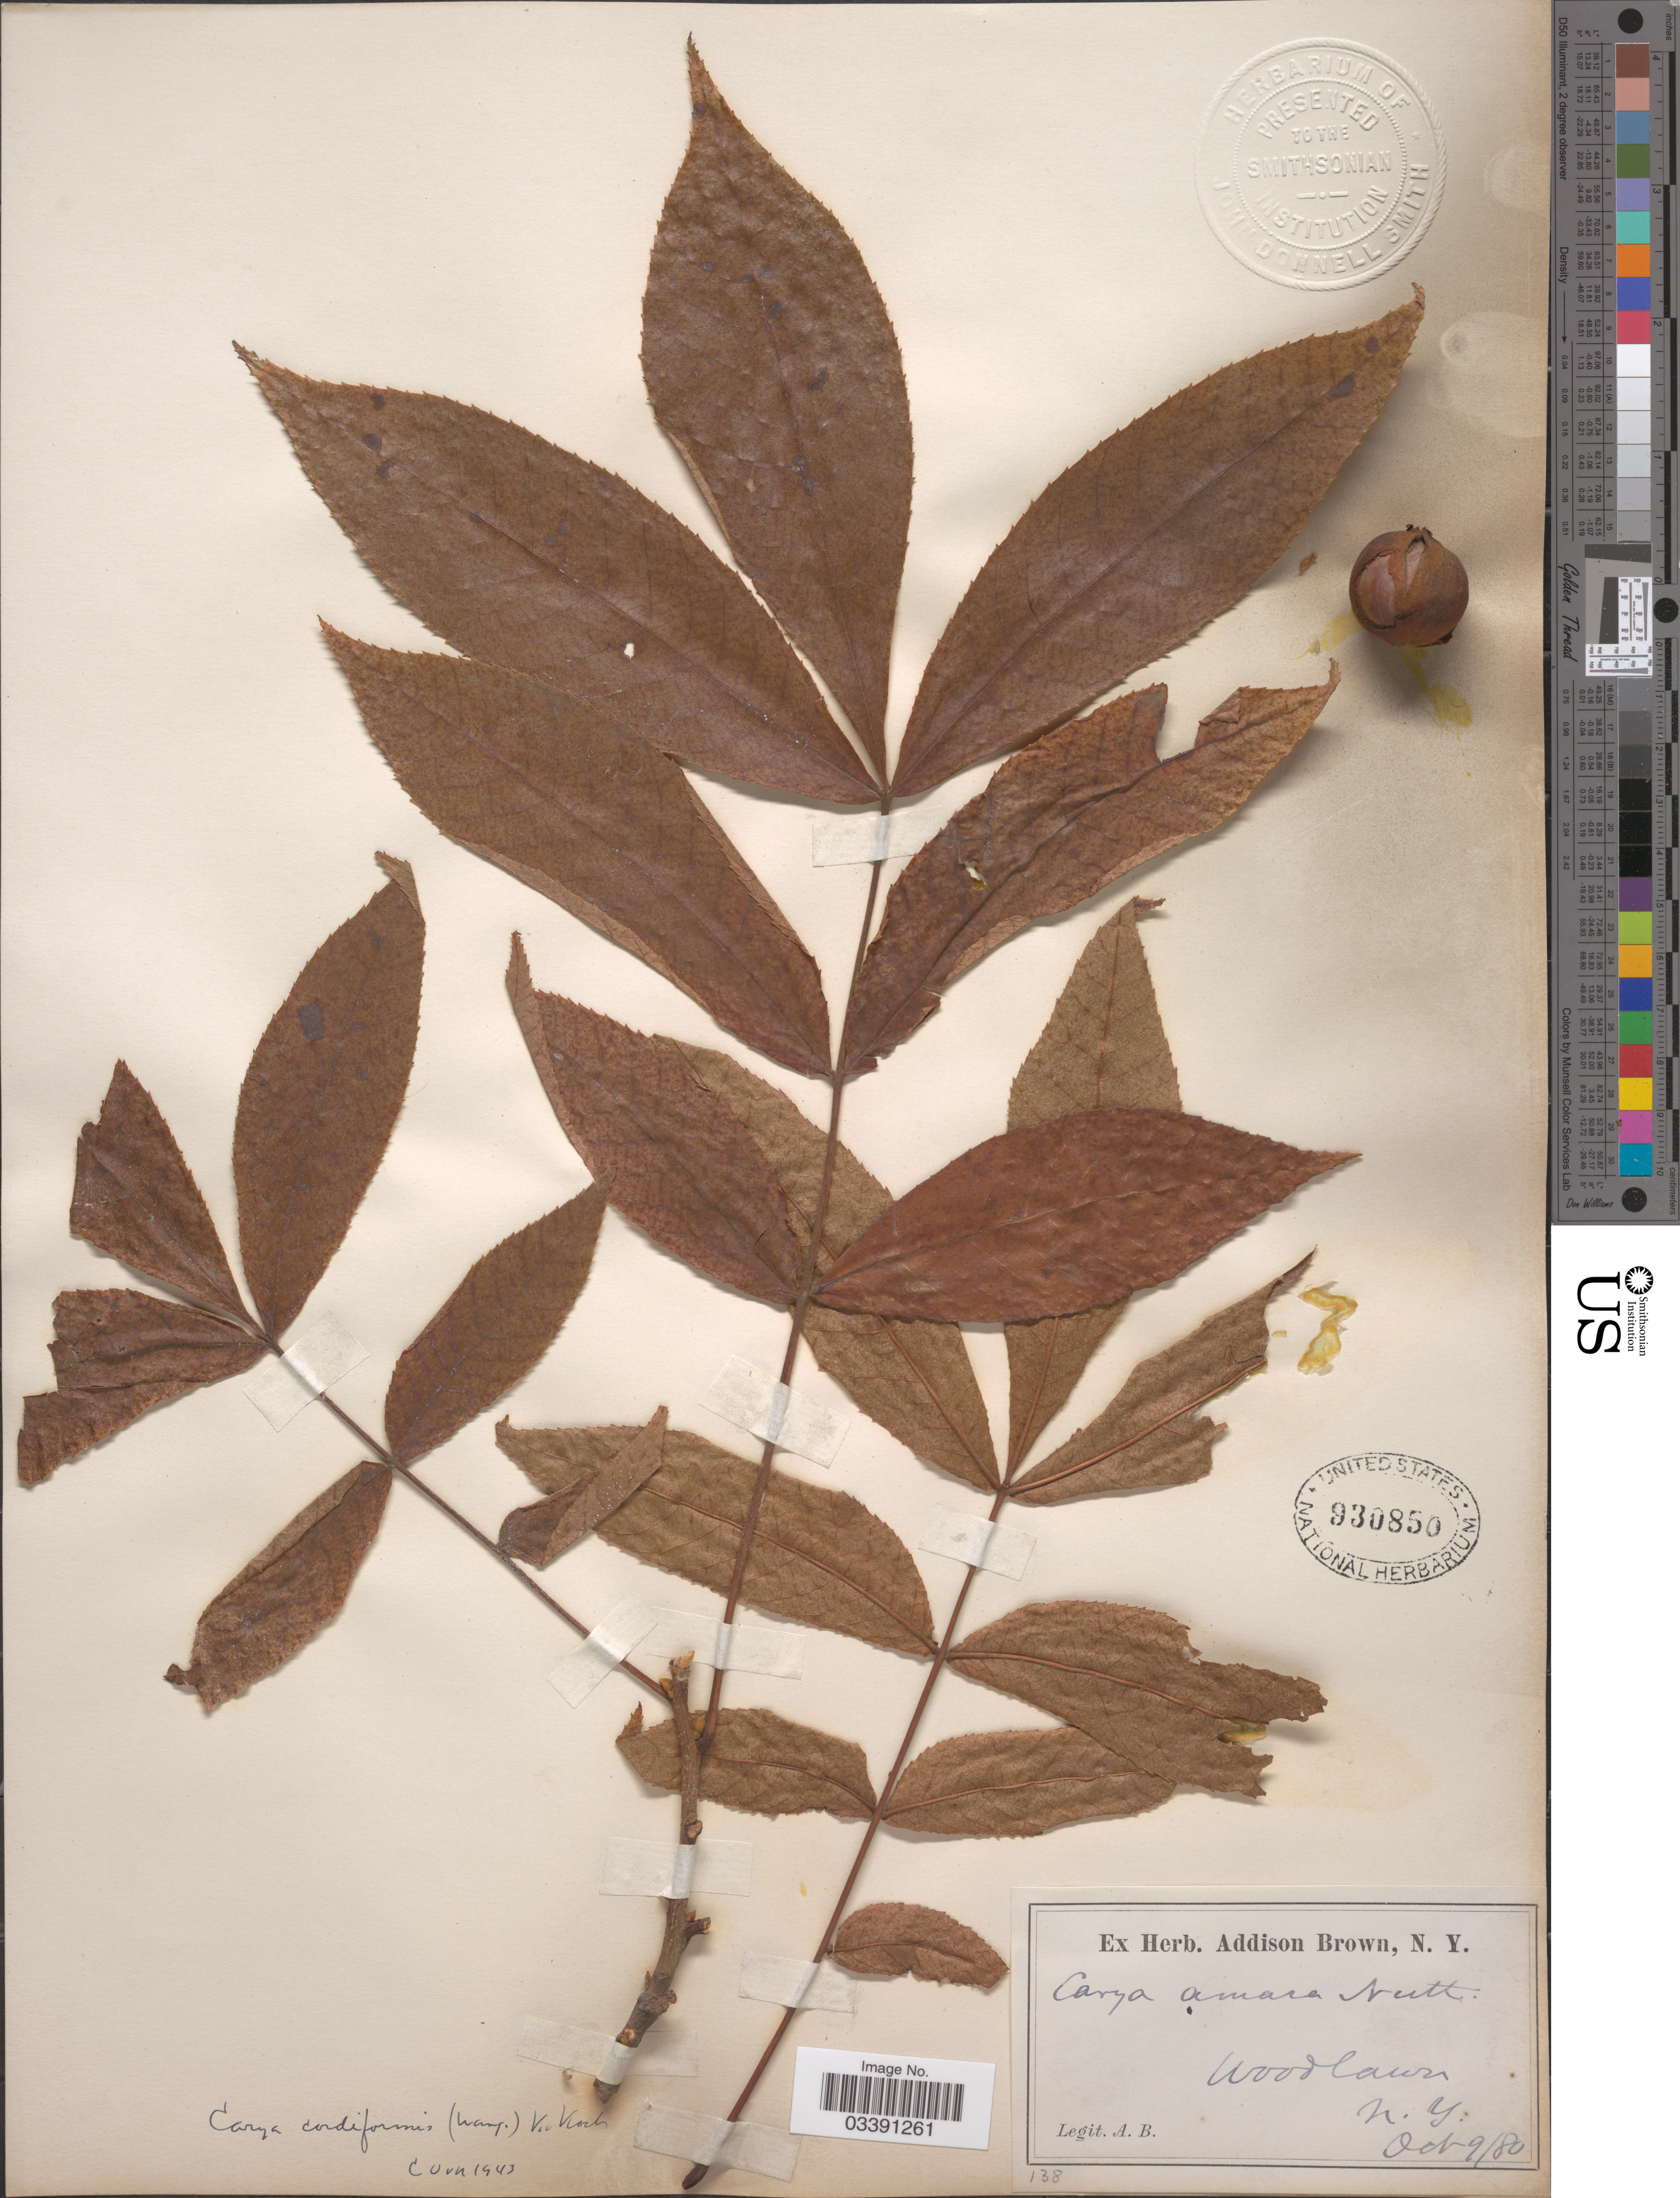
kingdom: Plantae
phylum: Tracheophyta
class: Magnoliopsida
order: Fagales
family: Juglandaceae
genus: Carya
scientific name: Carya cordiformis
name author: (Wangenh.) K. Koch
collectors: A. Brown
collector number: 138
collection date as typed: Transcribed d/m/y: 9/10/80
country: United States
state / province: New York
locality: Woodlawn.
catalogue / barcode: US 930850